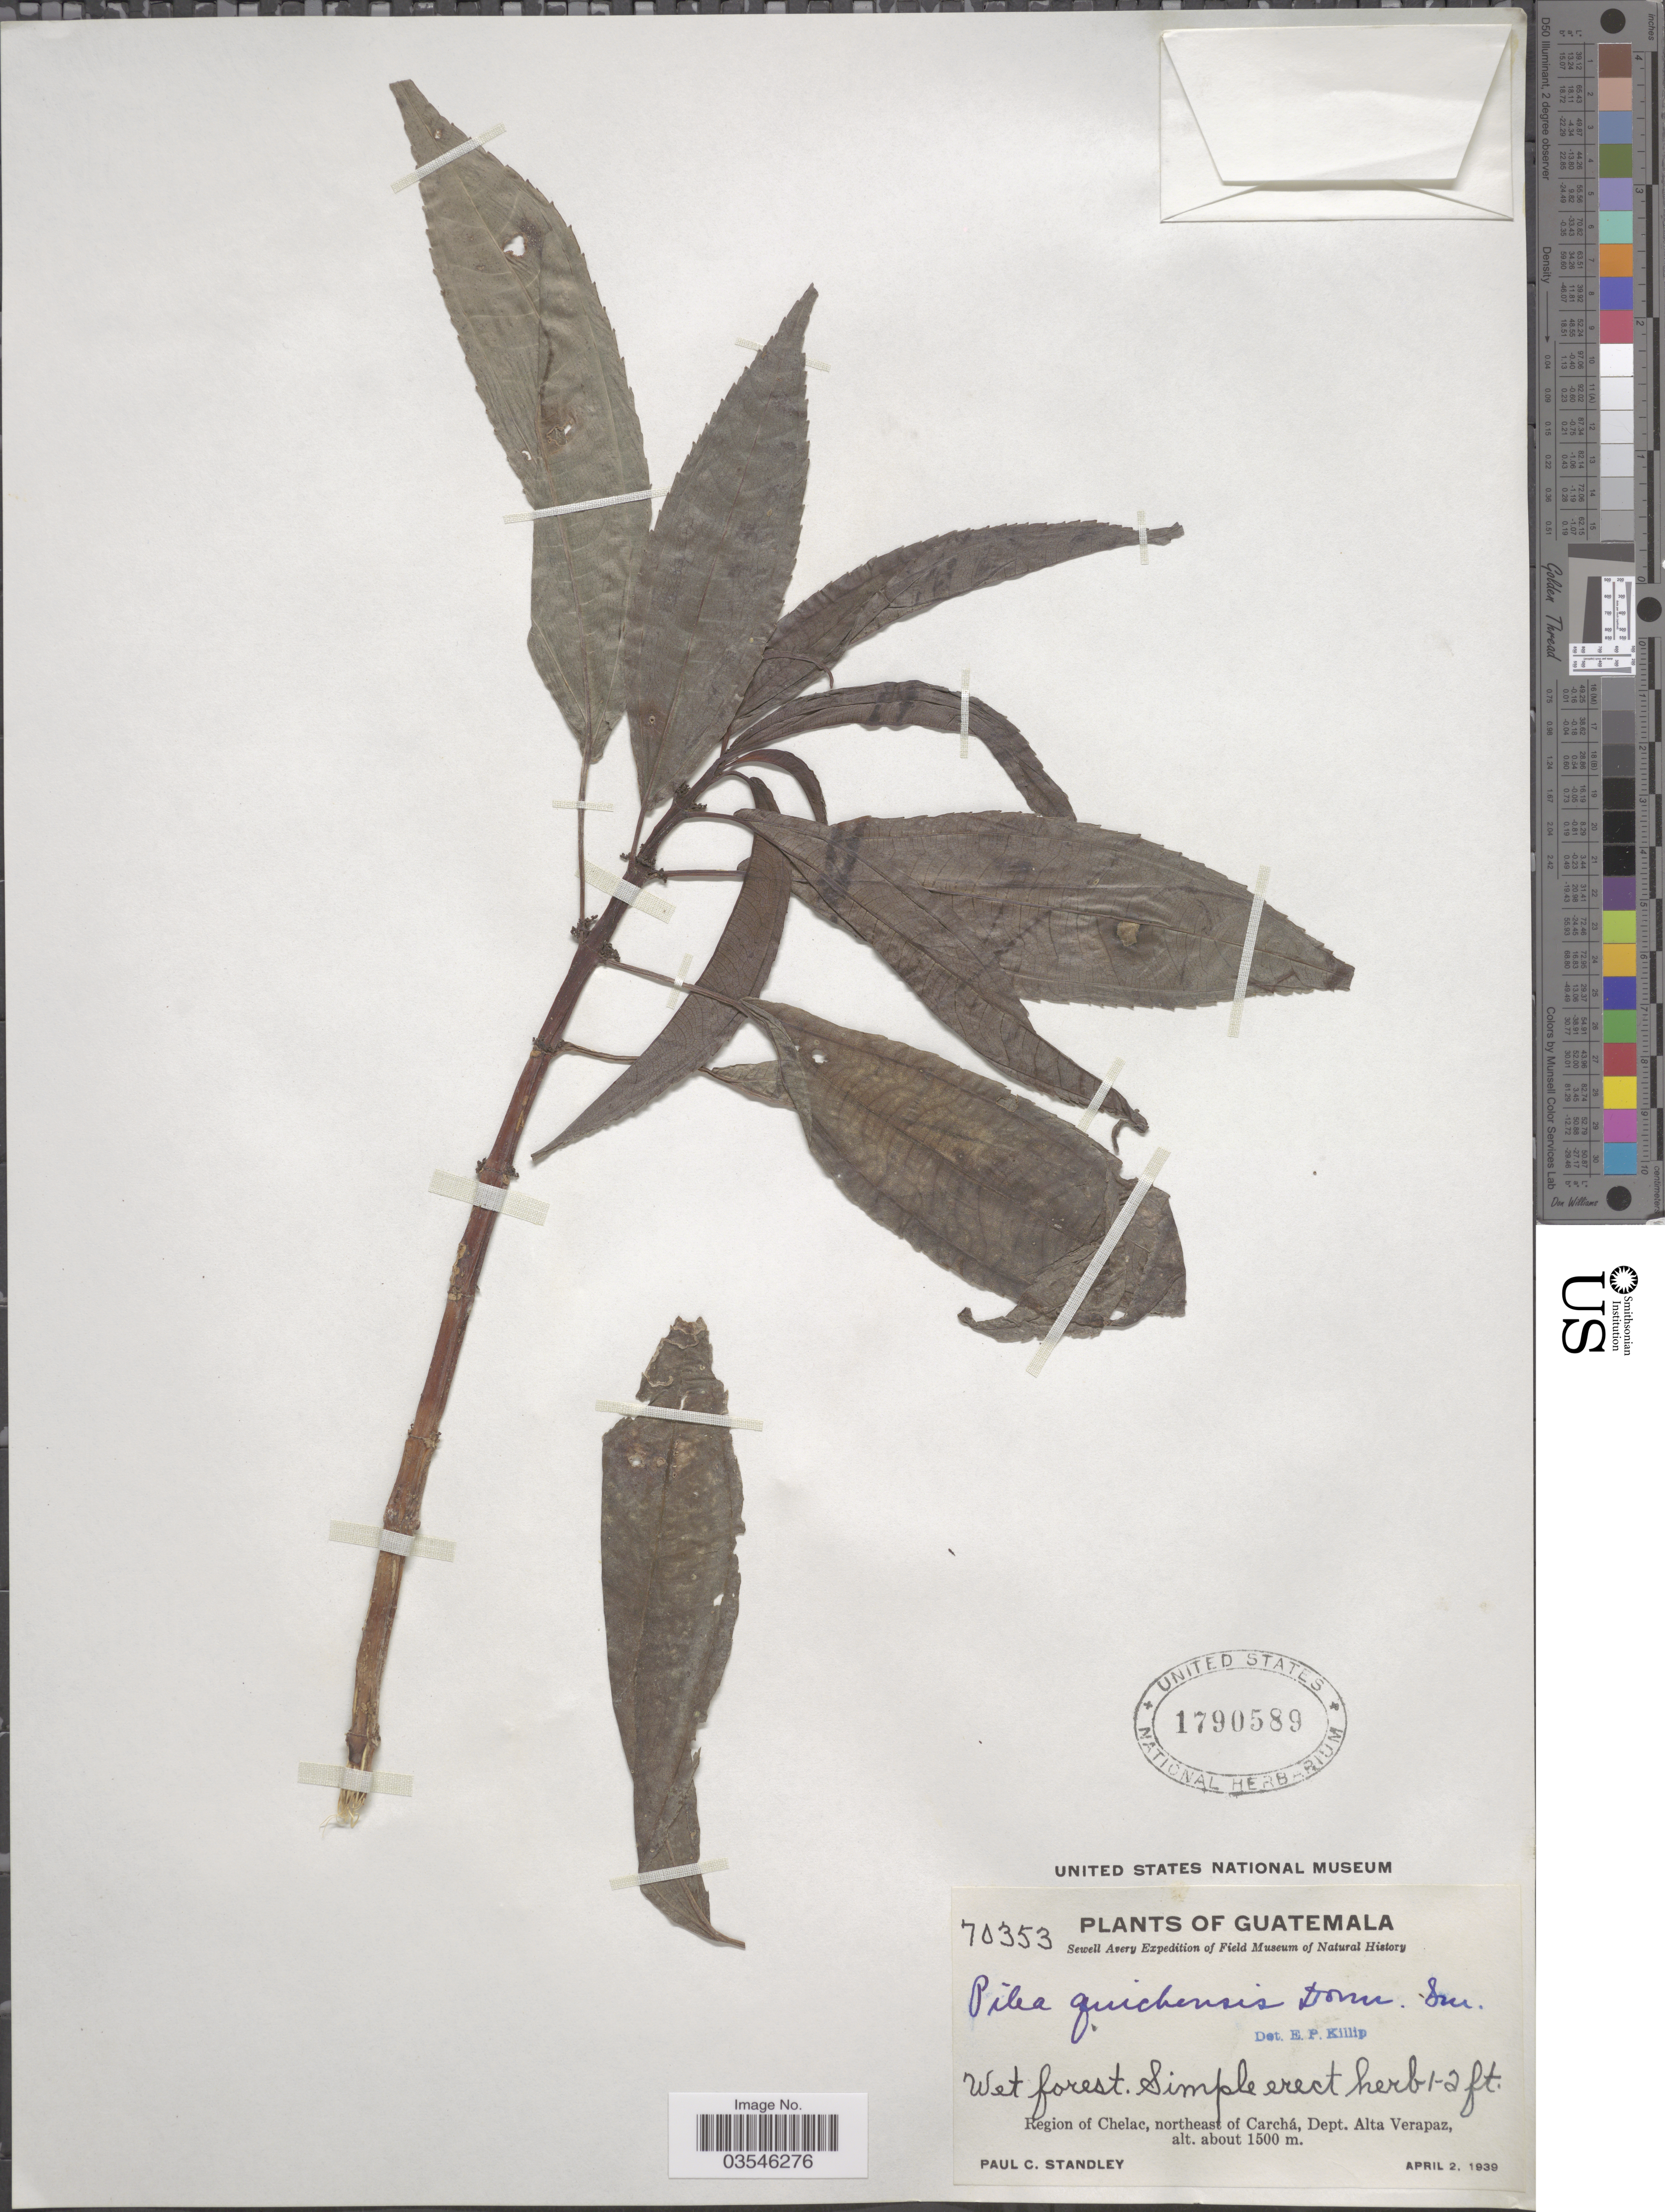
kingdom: Plantae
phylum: Tracheophyta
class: Magnoliopsida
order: Rosales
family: Urticaceae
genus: Pilea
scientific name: Pilea quichensis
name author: Donn. Sm.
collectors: P. C. Standley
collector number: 70353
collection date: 1939-04-02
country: Guatemala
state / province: Alta Verapaz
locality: Region of Chelac, northeast of Carchá, Dept. Alta Verapaz.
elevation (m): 1500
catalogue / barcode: US 1790589